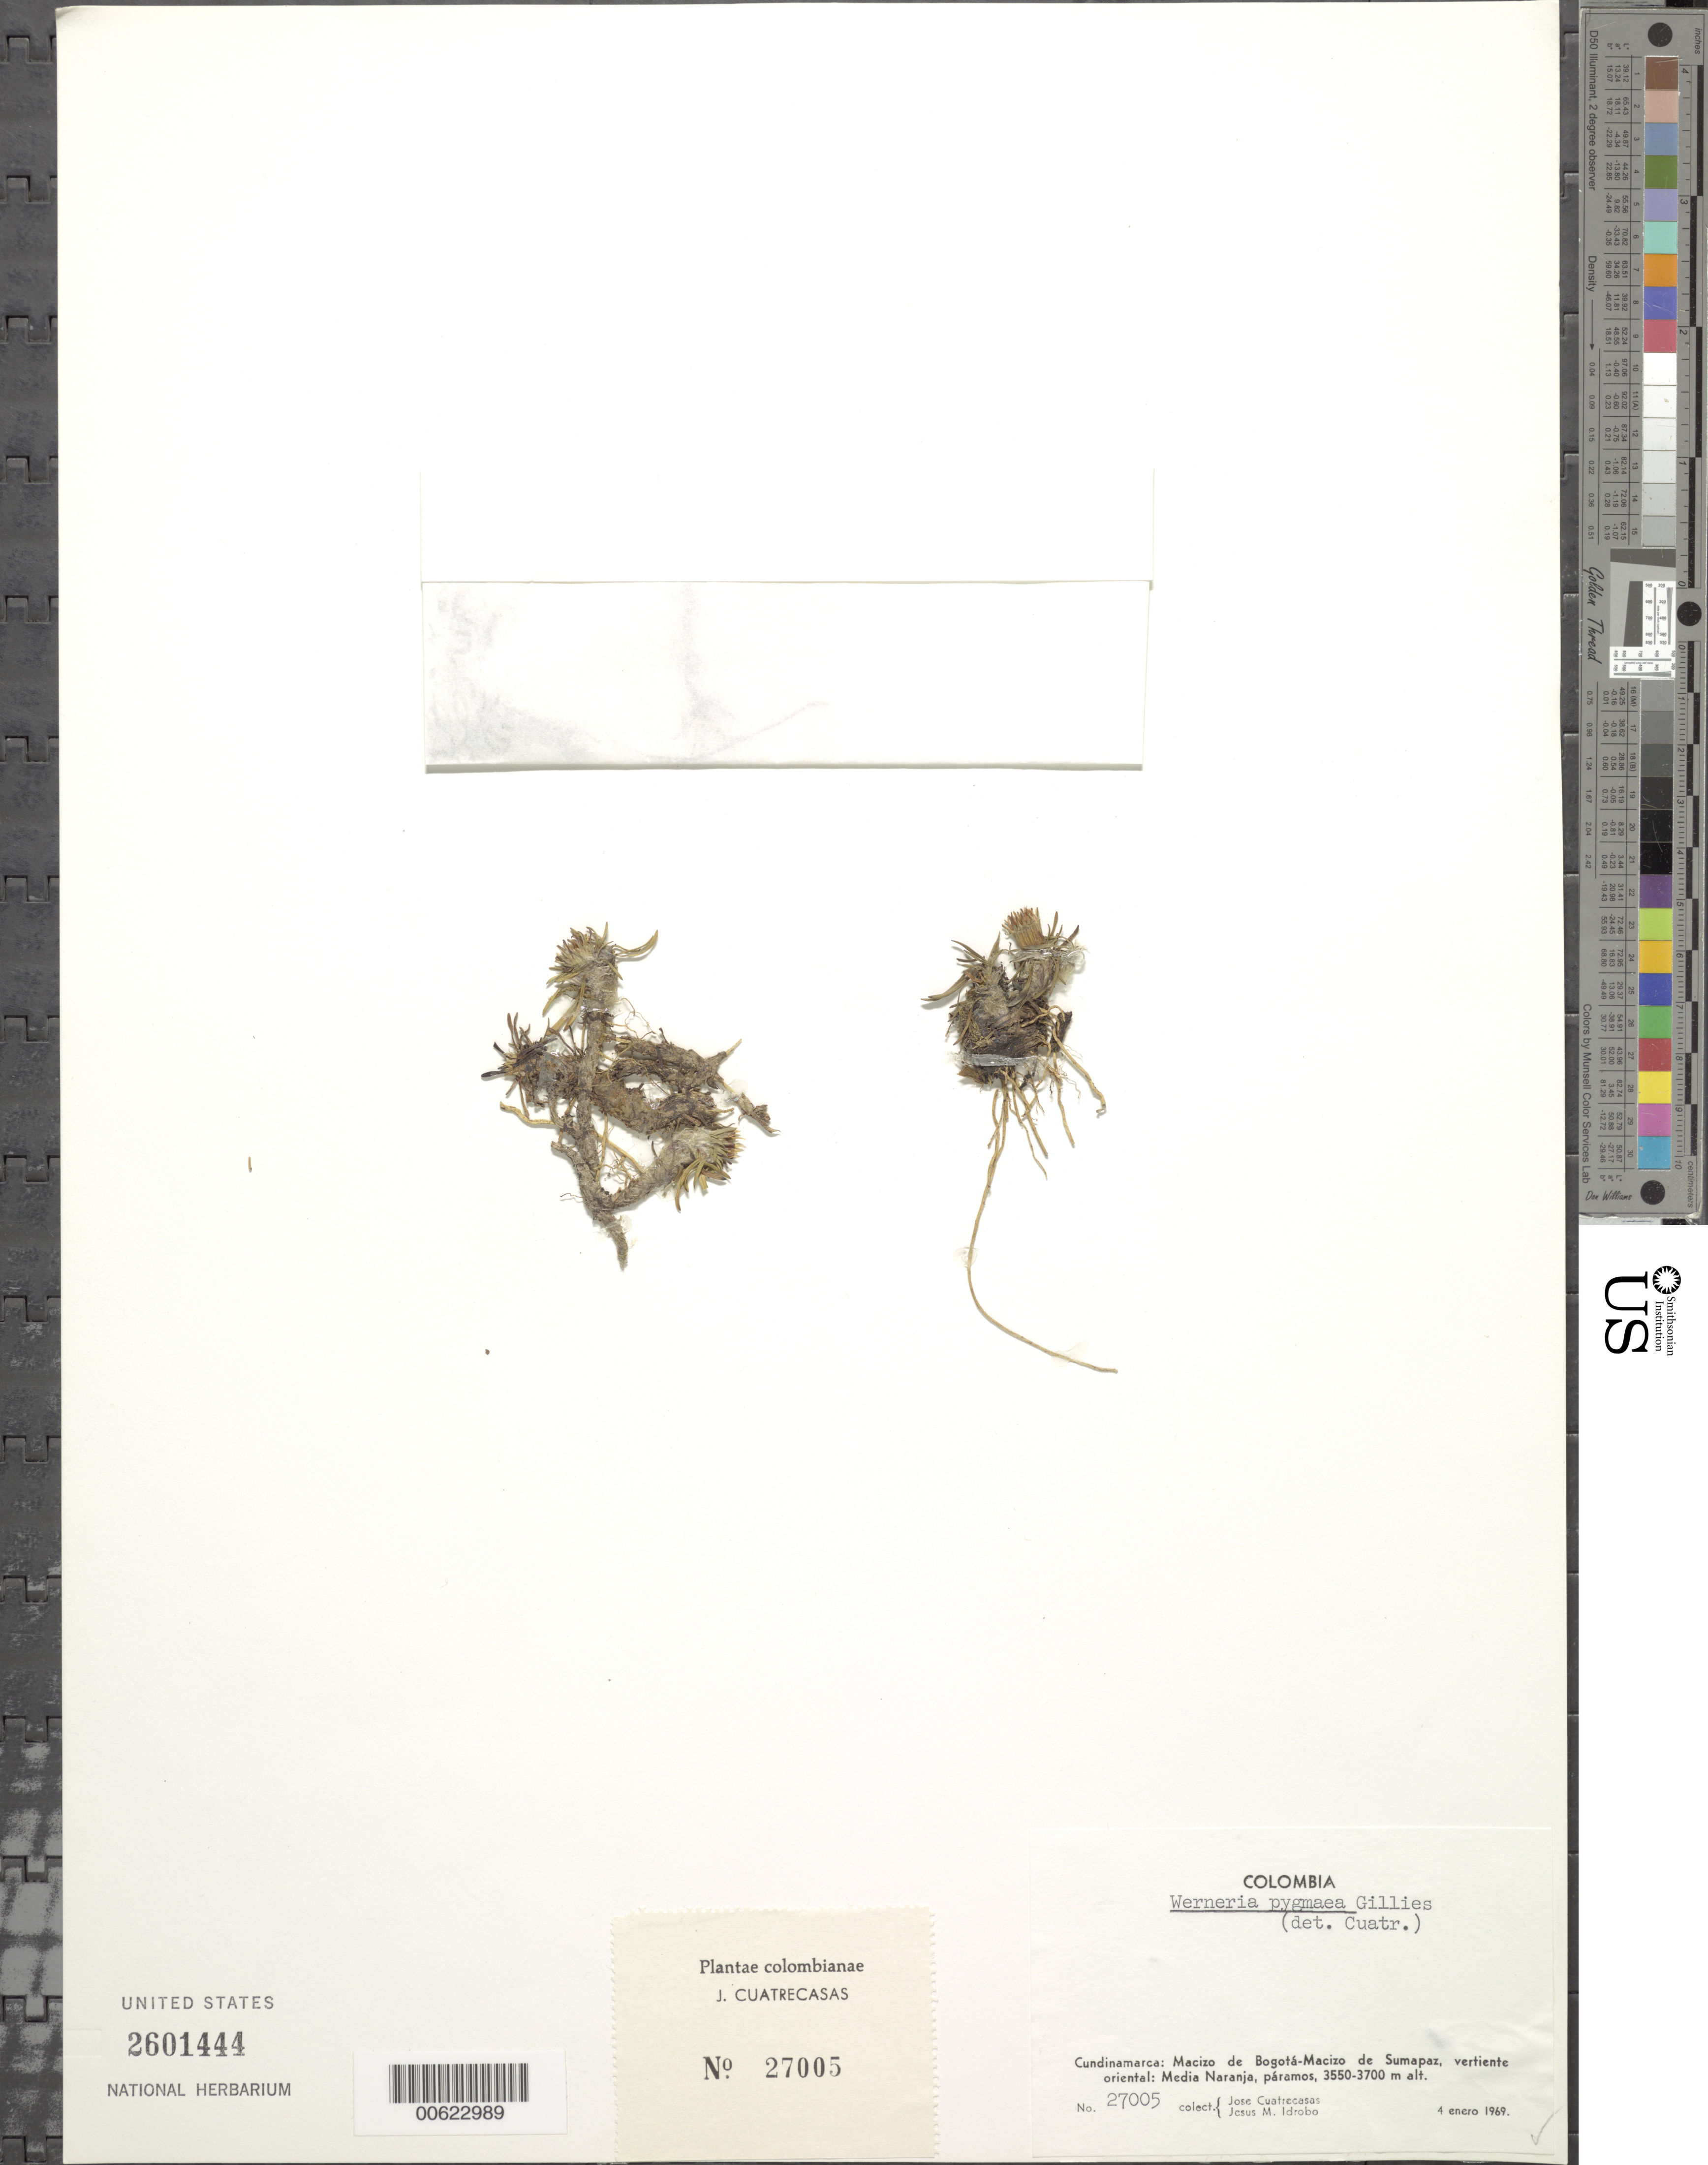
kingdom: Plantae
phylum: Tracheophyta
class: Magnoliopsida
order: Asterales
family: Asteraceae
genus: Werneria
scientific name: Werneria pygmaea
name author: Gillies ex Hook. & Arn.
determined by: Calvo, Joel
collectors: J. Cuatrecasas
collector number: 27005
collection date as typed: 4-Jan-69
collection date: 1969-01-04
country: Colombia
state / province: Cundinamarca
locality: Macizo de Bogota-Macizo de Sumapaz, vertiente oriental. Media Naranja.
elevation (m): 3550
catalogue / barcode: US 2601444